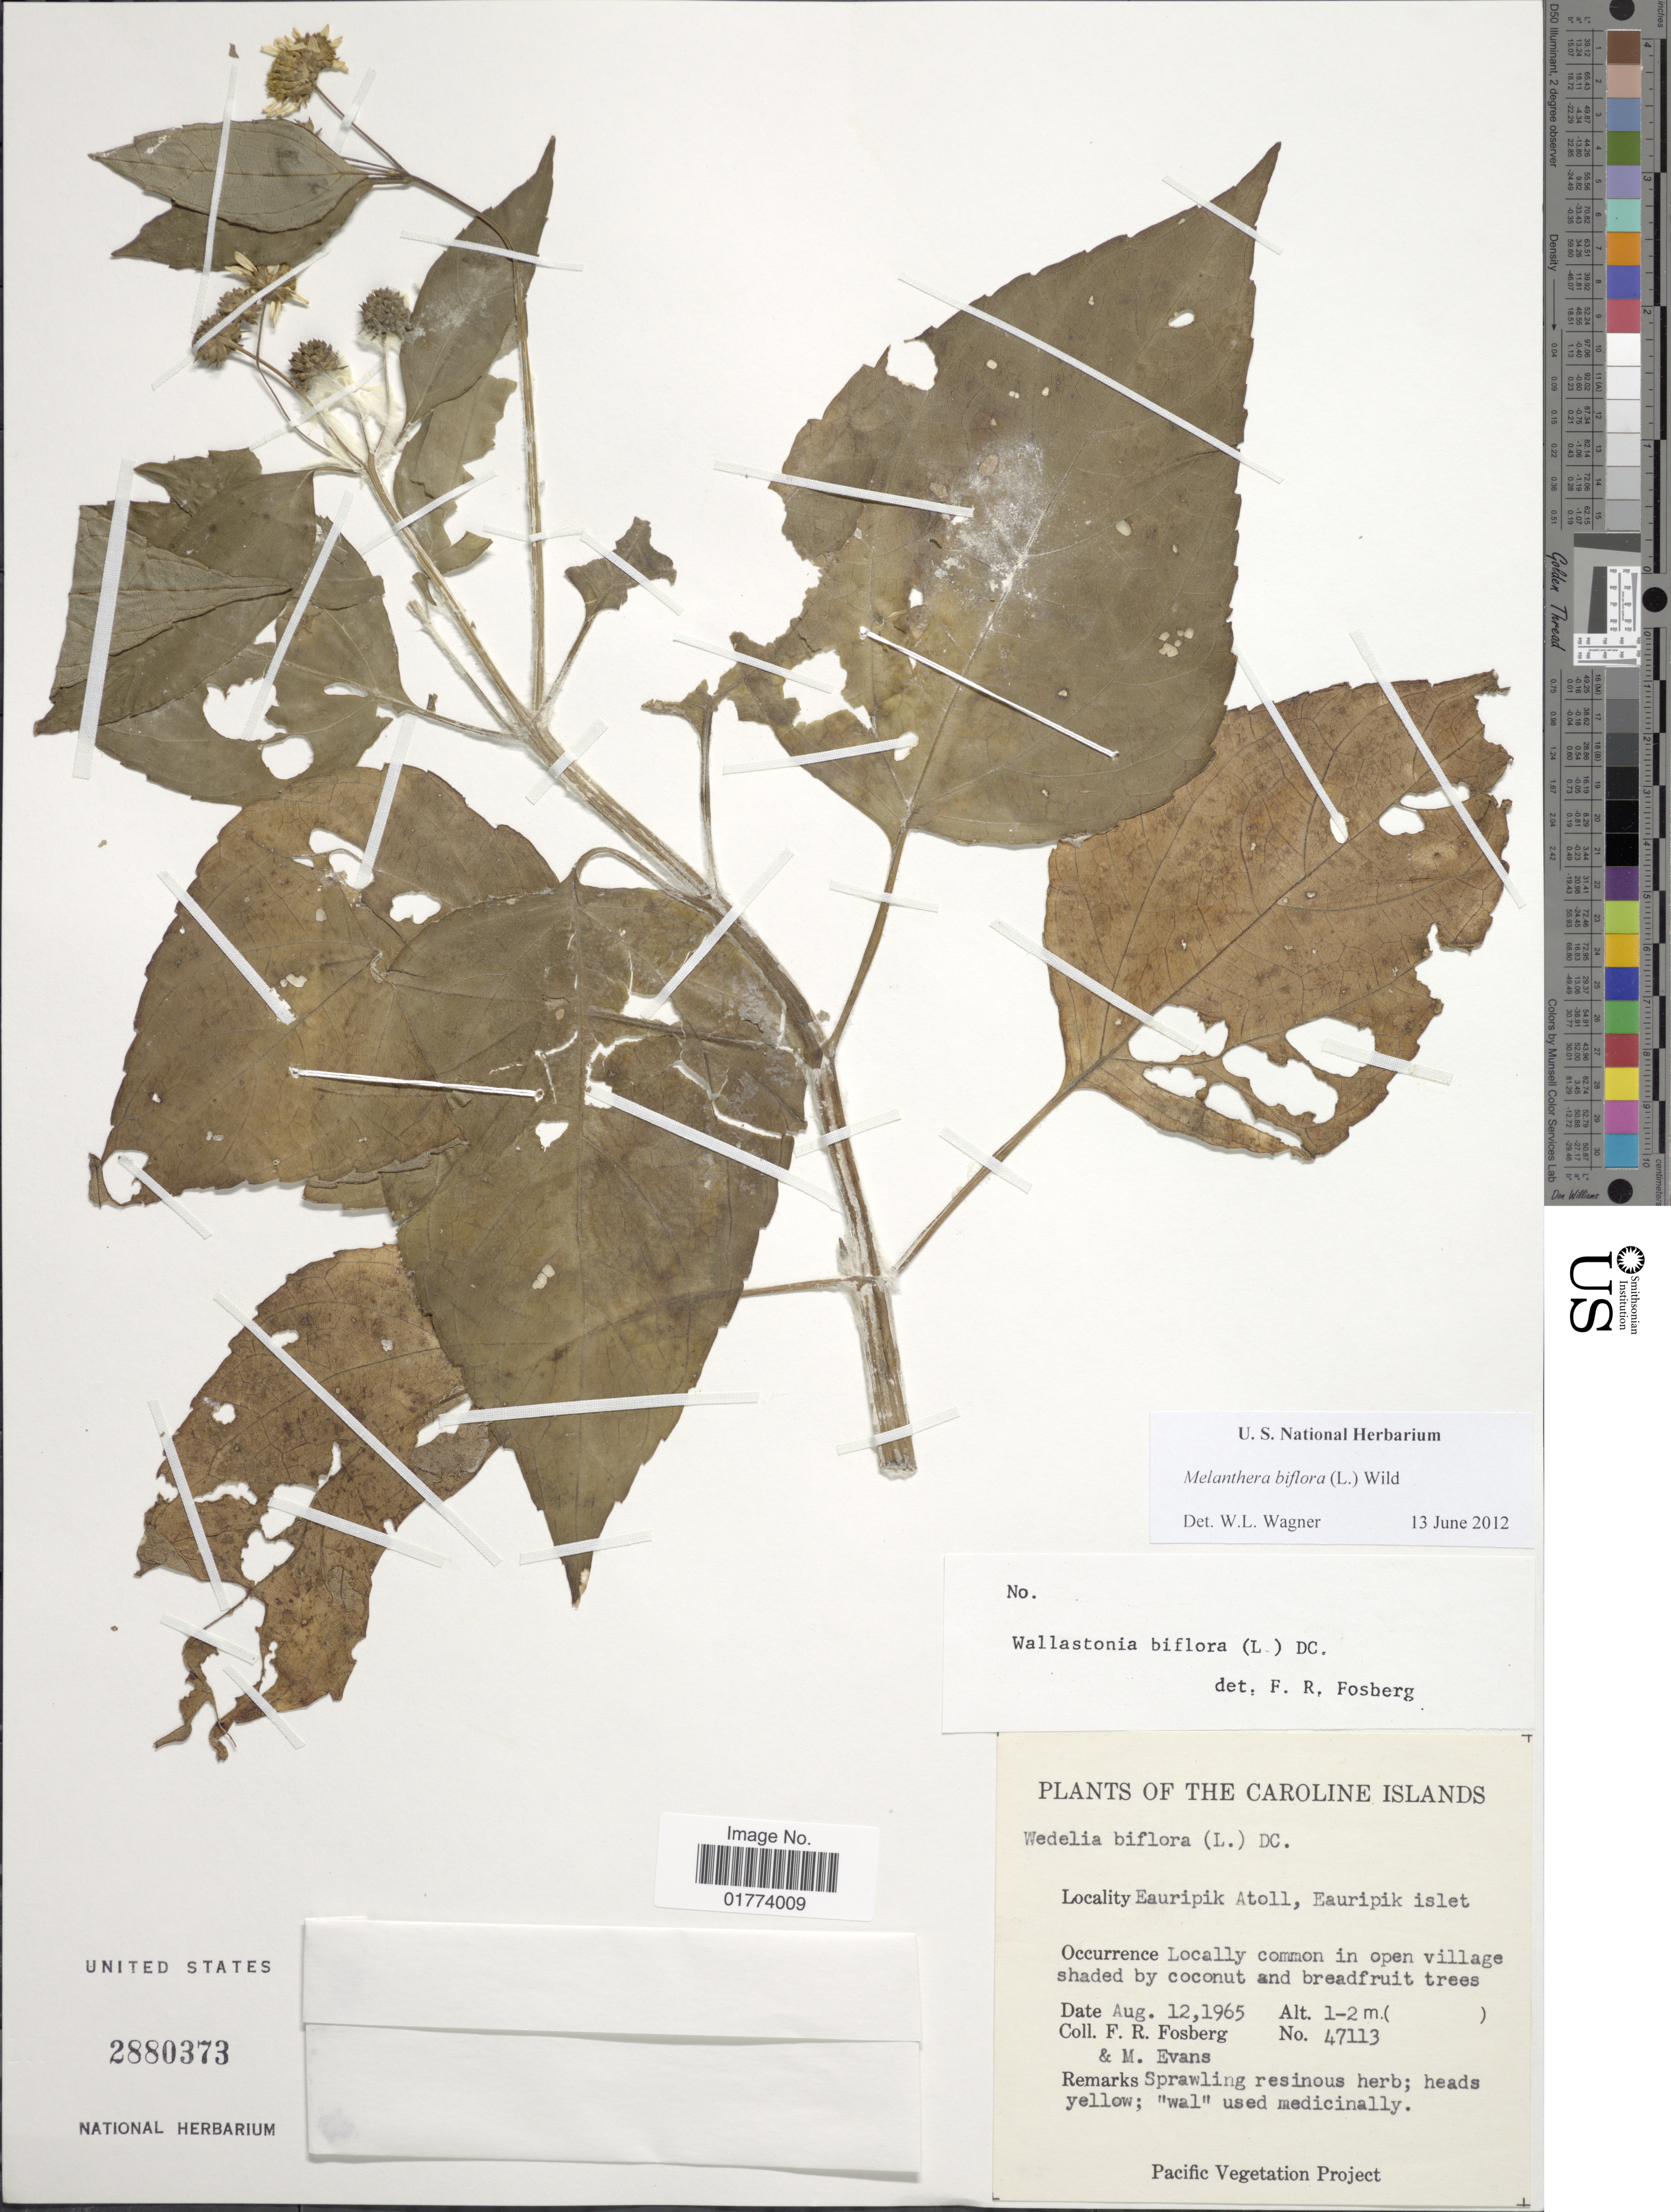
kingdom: Plantae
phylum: Tracheophyta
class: Magnoliopsida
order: Asterales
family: Asteraceae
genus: Wollastonia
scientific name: Wollastonia biflora var. biflora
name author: (L.) DC.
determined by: Wagner, W. L., (BOT), Smithsonian Institution - National Museum of Natural History (UNITED STATES)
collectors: F. R. Fosberg & M. Evans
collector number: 47113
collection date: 1965-08-12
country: Micronesia, Federated States of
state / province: Yap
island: Eauripik Atoll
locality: Caroline Islands, Eauripik Atoll, Eauripik islet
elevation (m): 1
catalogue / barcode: US 2880373